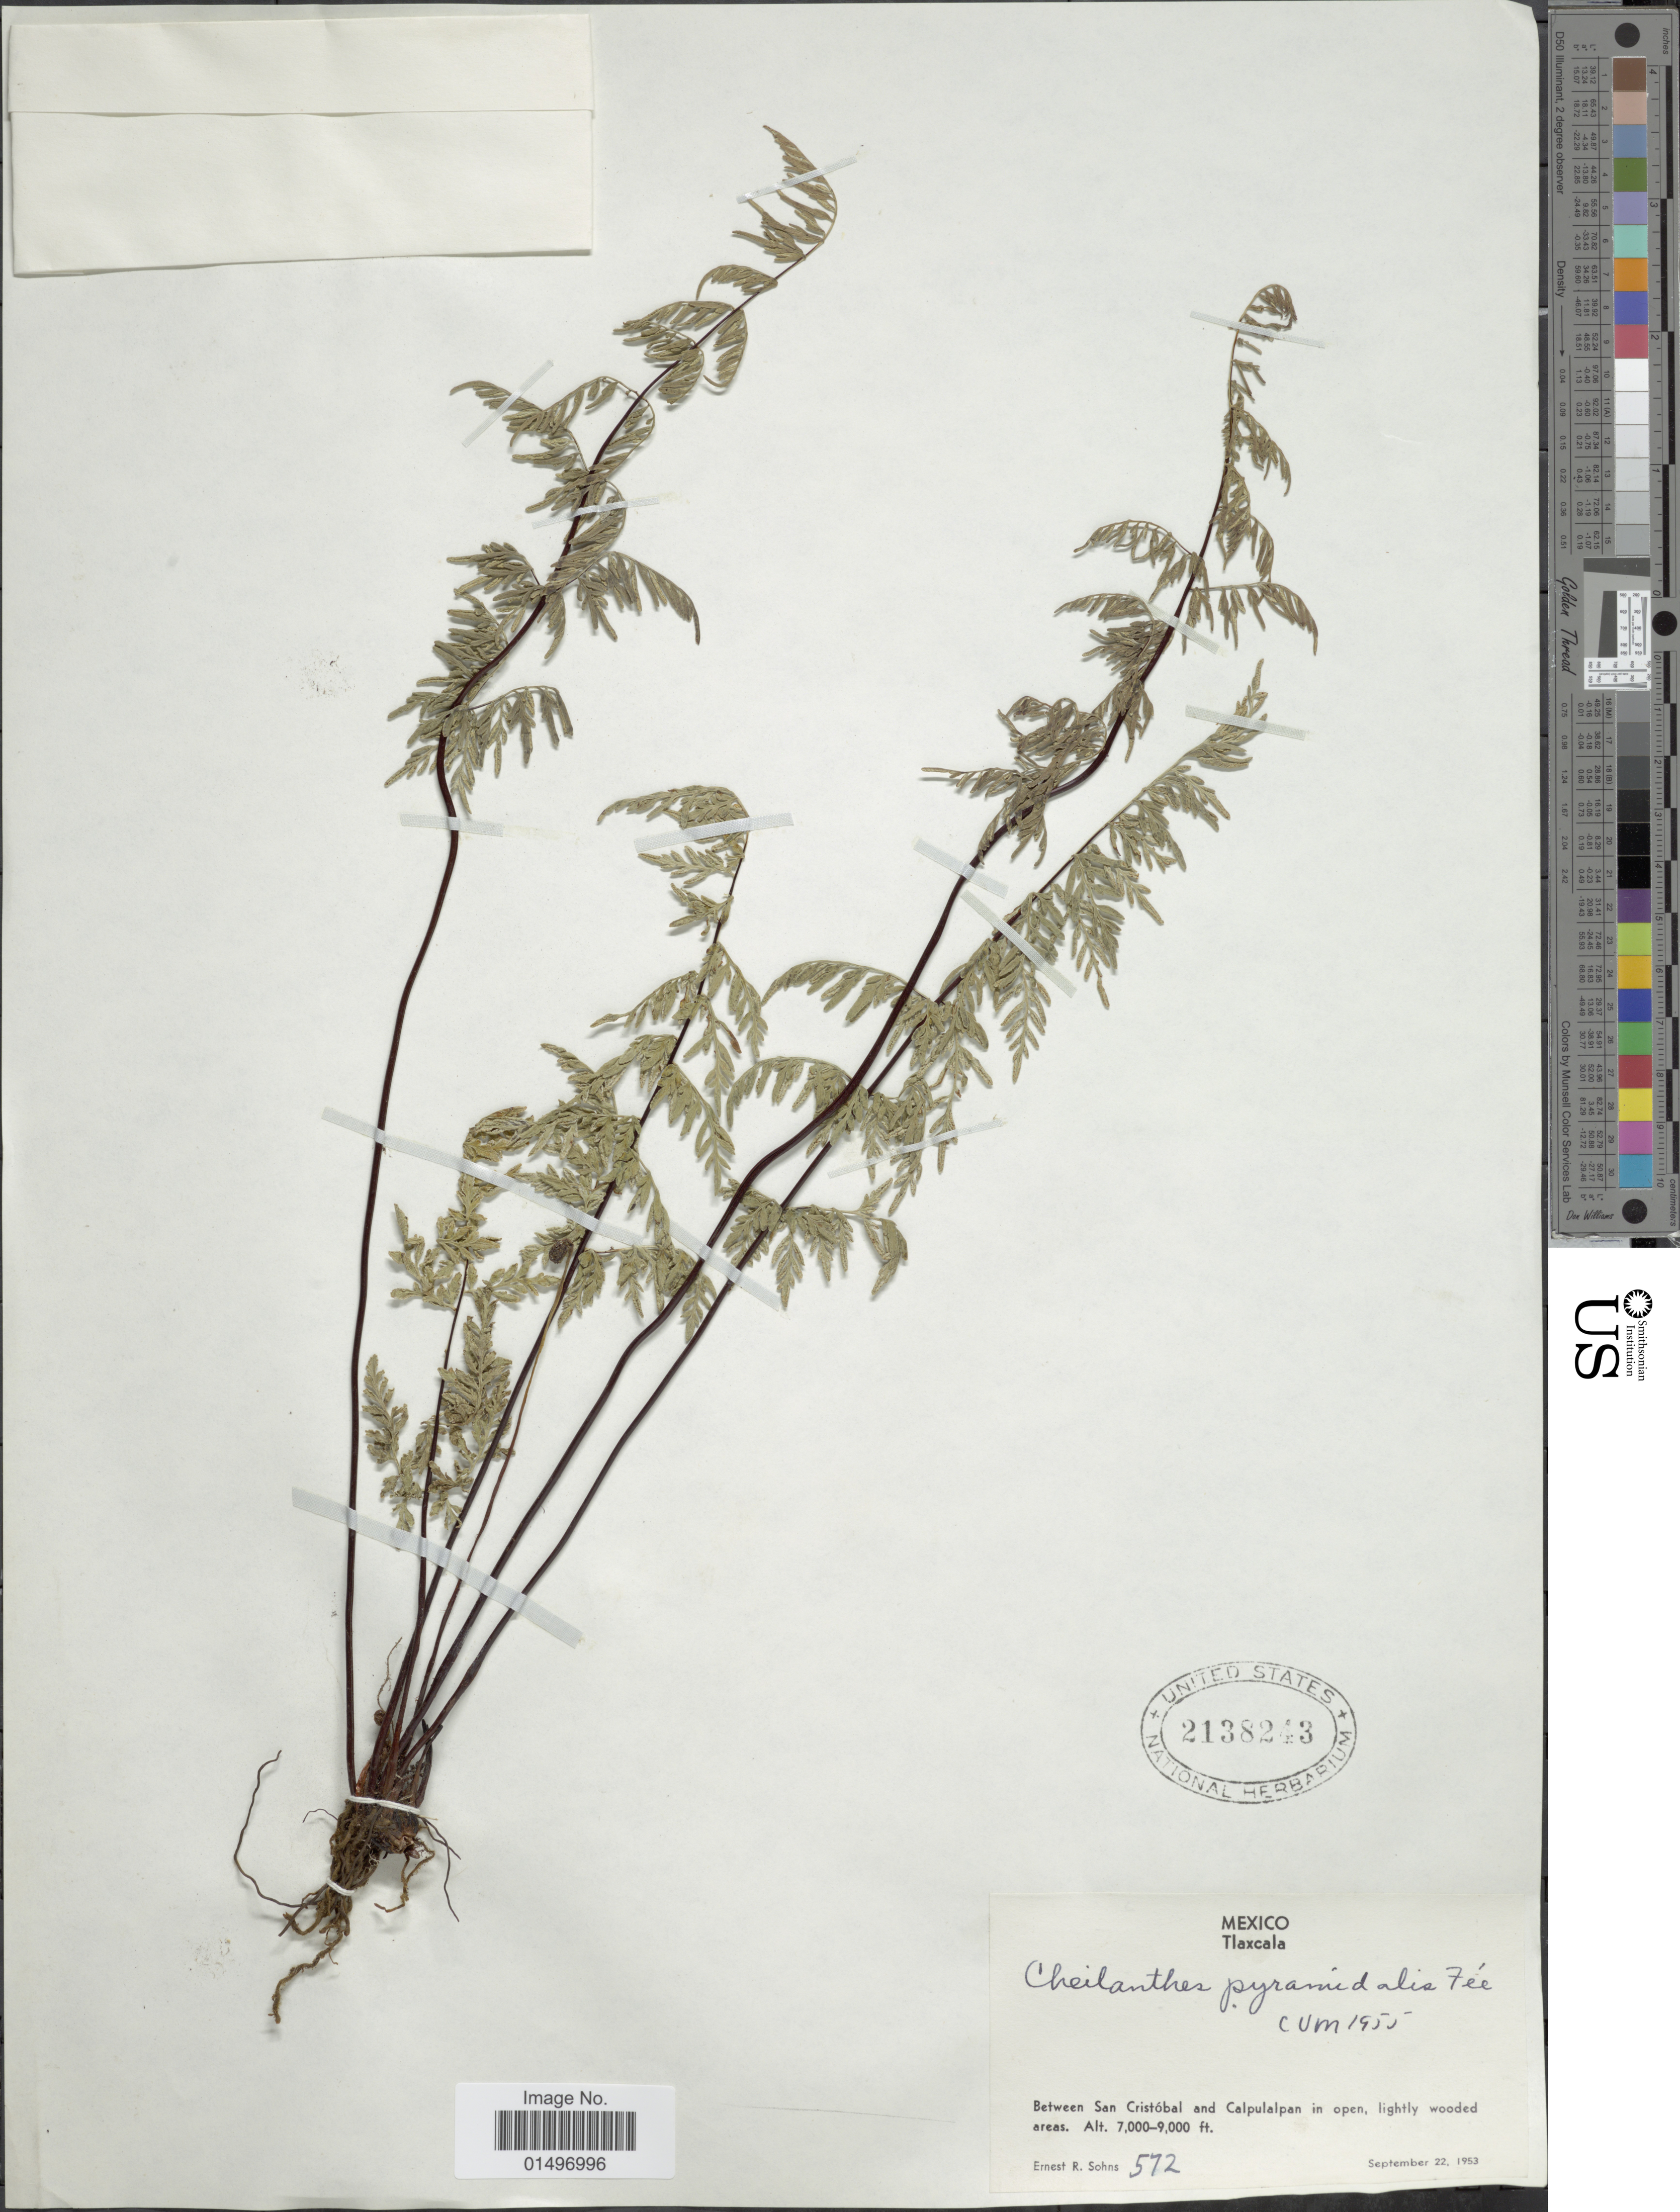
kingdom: Plantae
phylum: Tracheophyta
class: Polypodiopsida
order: Polypodiales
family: Pteridaceae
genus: Gaga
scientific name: Gaga hirsuta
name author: (Link) Fay W. Li & Windham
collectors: E. R. Sohns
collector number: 572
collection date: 1953-09-22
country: Mexico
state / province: Tlaxcala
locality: Mexico, Tlaxcala, between San Cristobal and Calpulalpan in open, lightly wooded areas.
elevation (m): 2134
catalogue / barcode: US 2138243